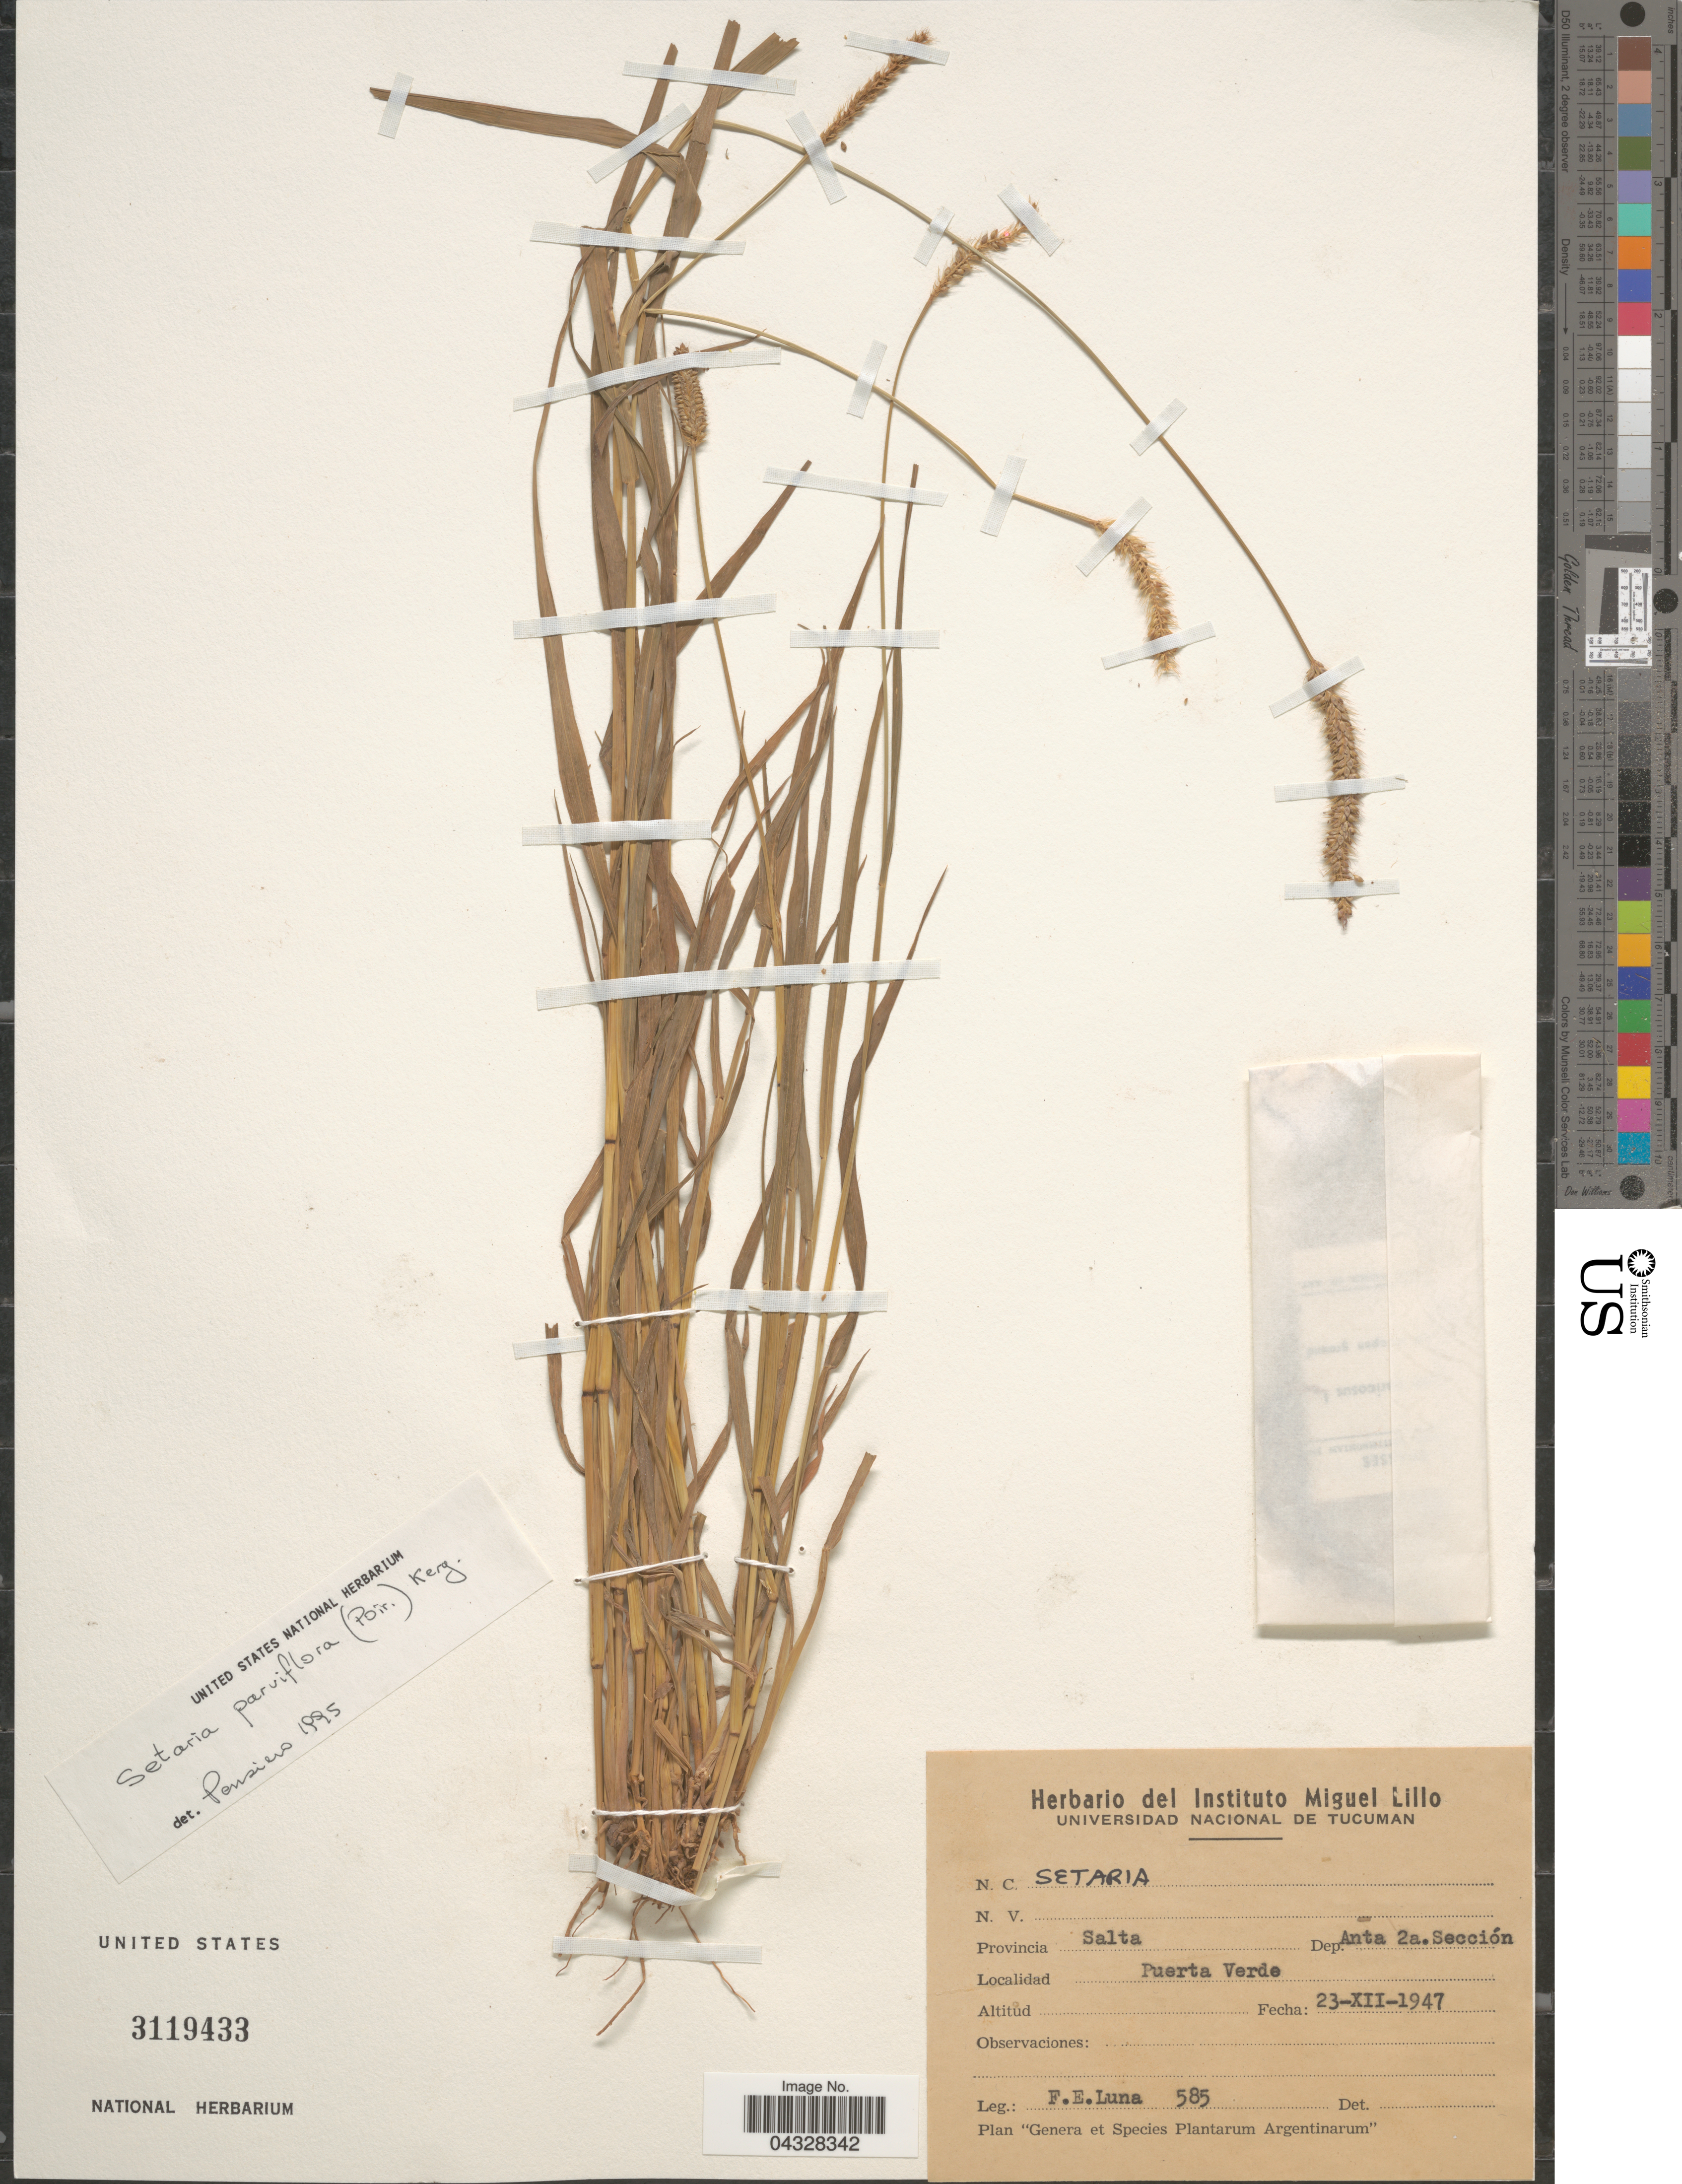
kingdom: Plantae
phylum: Tracheophyta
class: Liliopsida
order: Poales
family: Poaceae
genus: Setaria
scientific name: Setaria parviflora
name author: (Poir.) Kerguélen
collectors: F. E. Luna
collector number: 585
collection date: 1947-12-23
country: Argentina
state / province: Salta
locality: Dep.Anta 2a.Sección. Puerta Verde.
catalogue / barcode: US 3119433